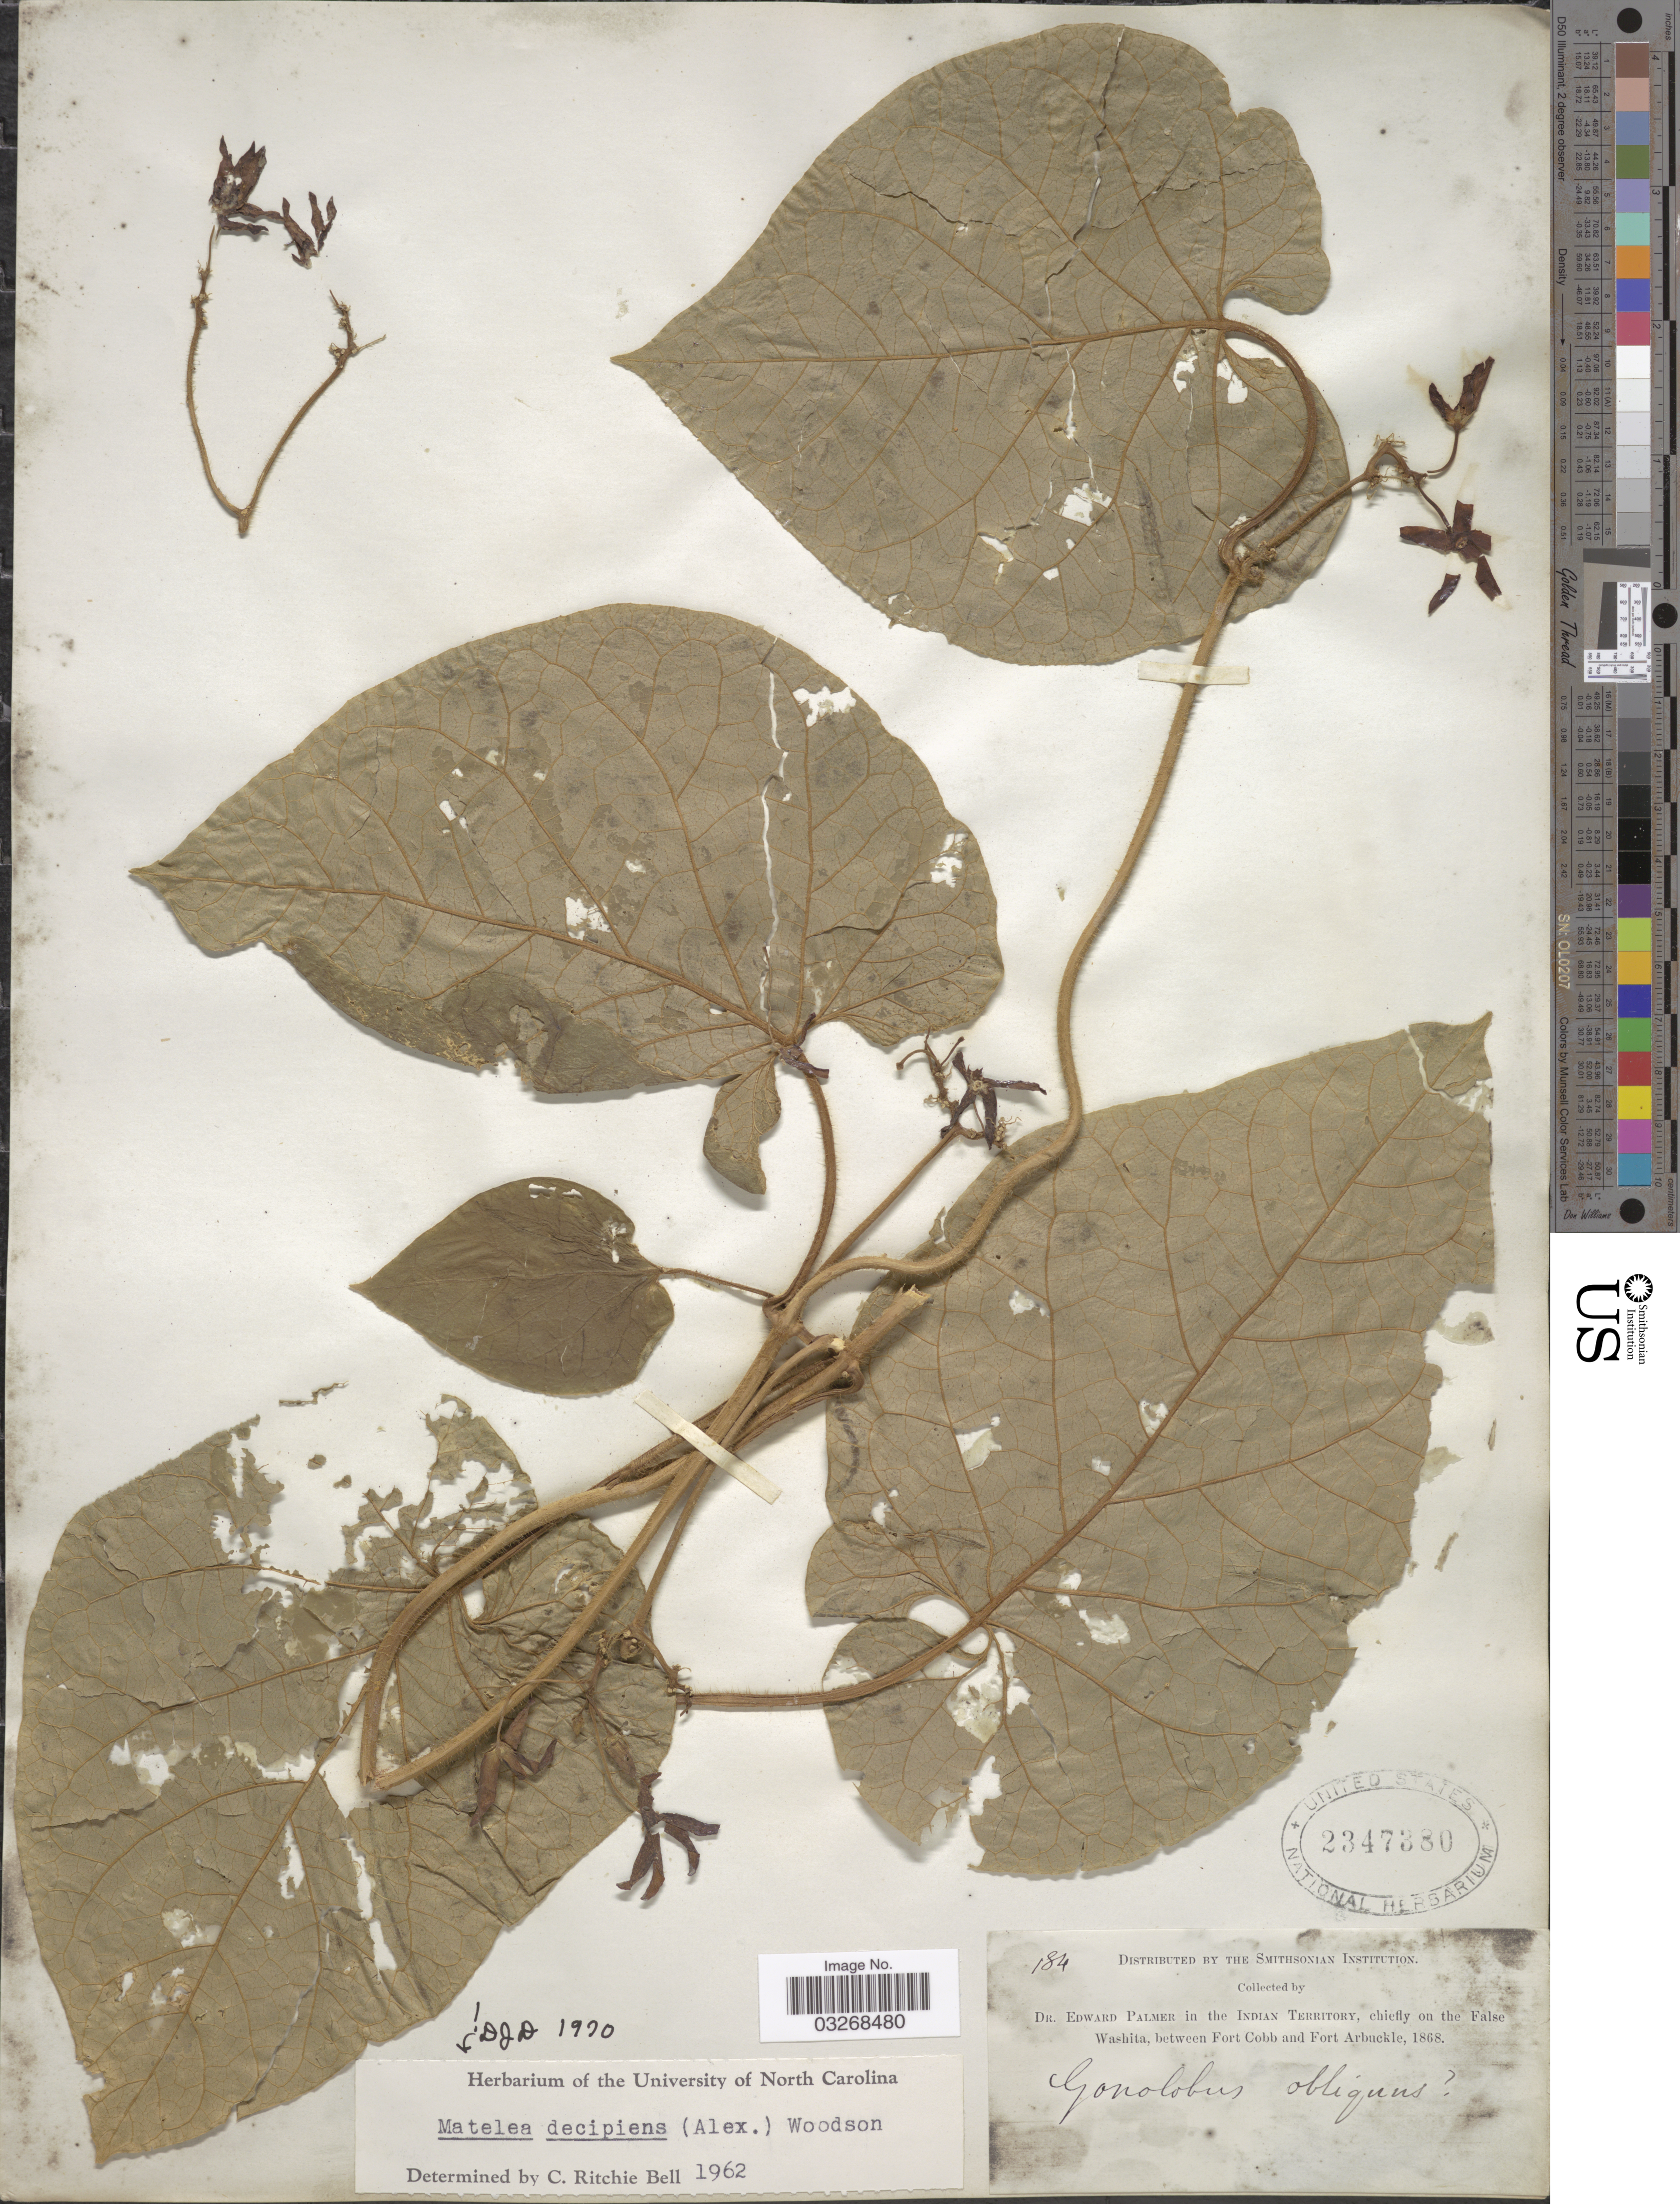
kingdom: Plantae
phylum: Tracheophyta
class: Magnoliopsida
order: Gentianales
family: Apocynaceae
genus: Matelea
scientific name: Matelea decipiens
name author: (Alexander) Woodson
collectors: E. Palmer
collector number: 184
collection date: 1868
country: United States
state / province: Oklahoma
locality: Indian Territory, chiefly on the False Washita, between Fort Cobb and Fort Arbuckle.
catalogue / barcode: US 2347380